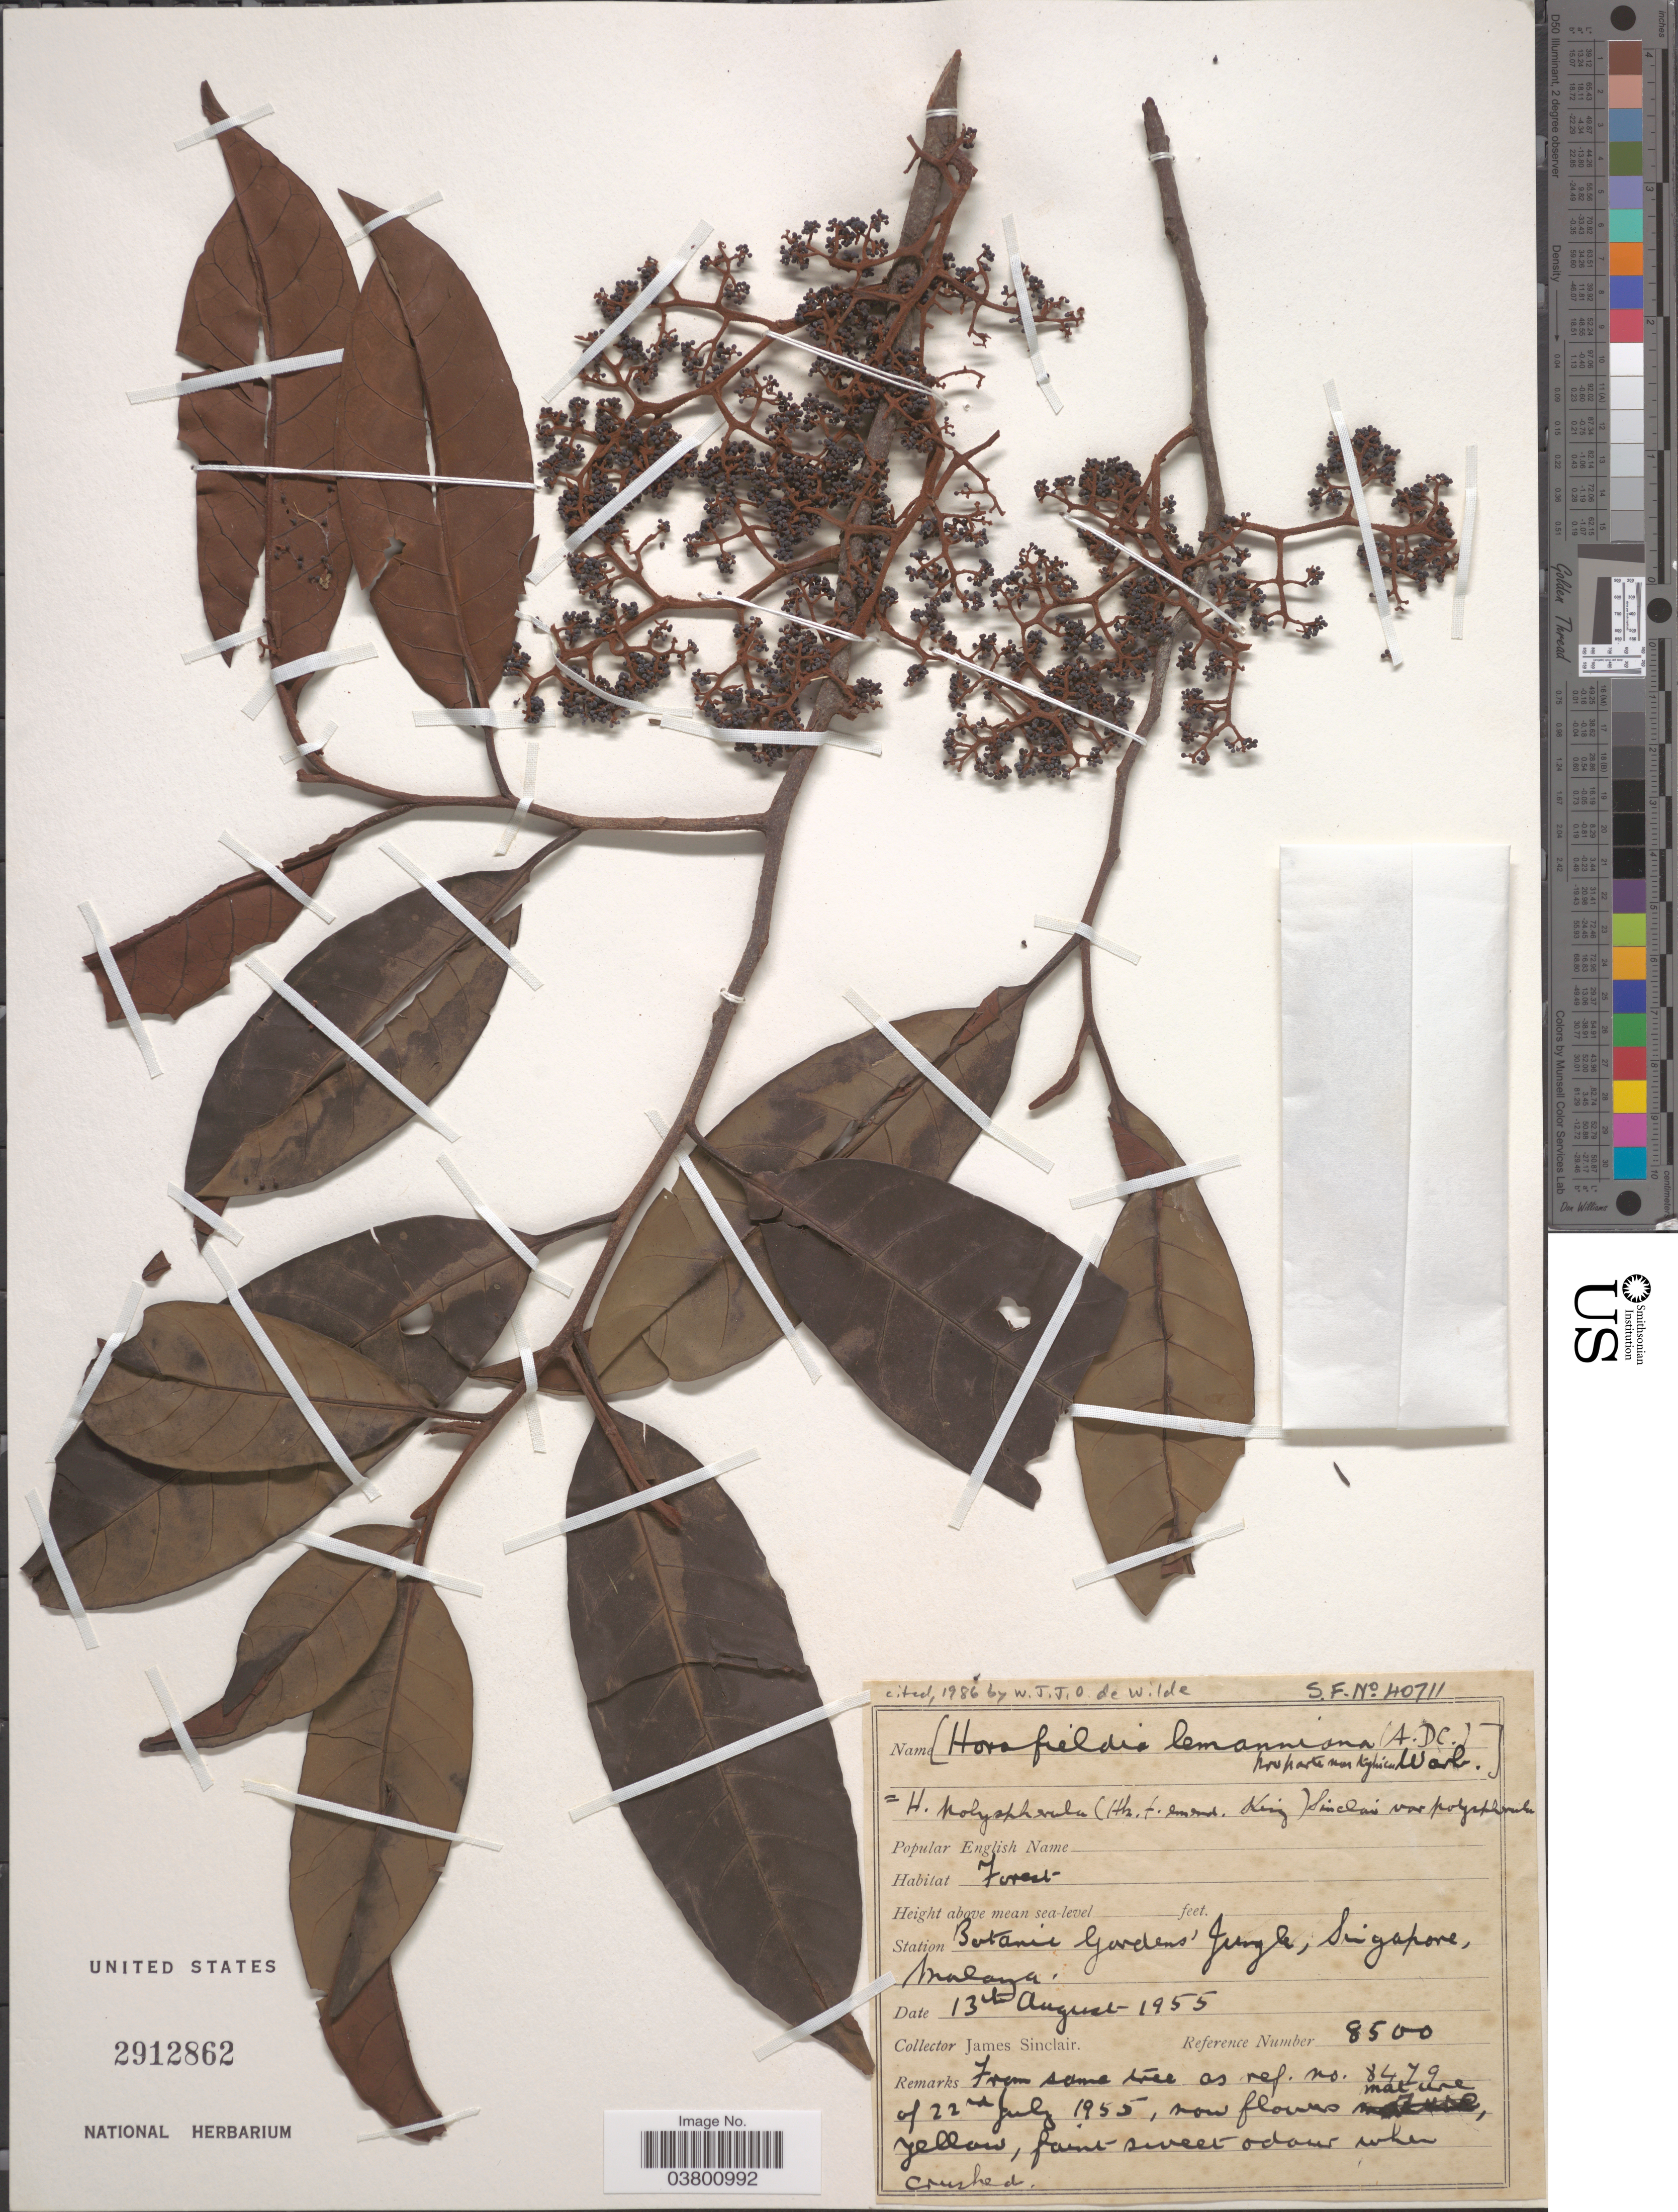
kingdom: Plantae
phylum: Tracheophyta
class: Magnoliopsida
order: Magnoliales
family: Myristicaceae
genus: Horsfieldia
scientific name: Horsfieldia polyspherula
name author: (Hook. f.) J. Sinclair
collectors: J. Sinclair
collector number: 8500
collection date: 1955-08-13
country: Singapore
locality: Station Botanic Gardens' Jungle, Singapore, Malaya.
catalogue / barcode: US 2912862